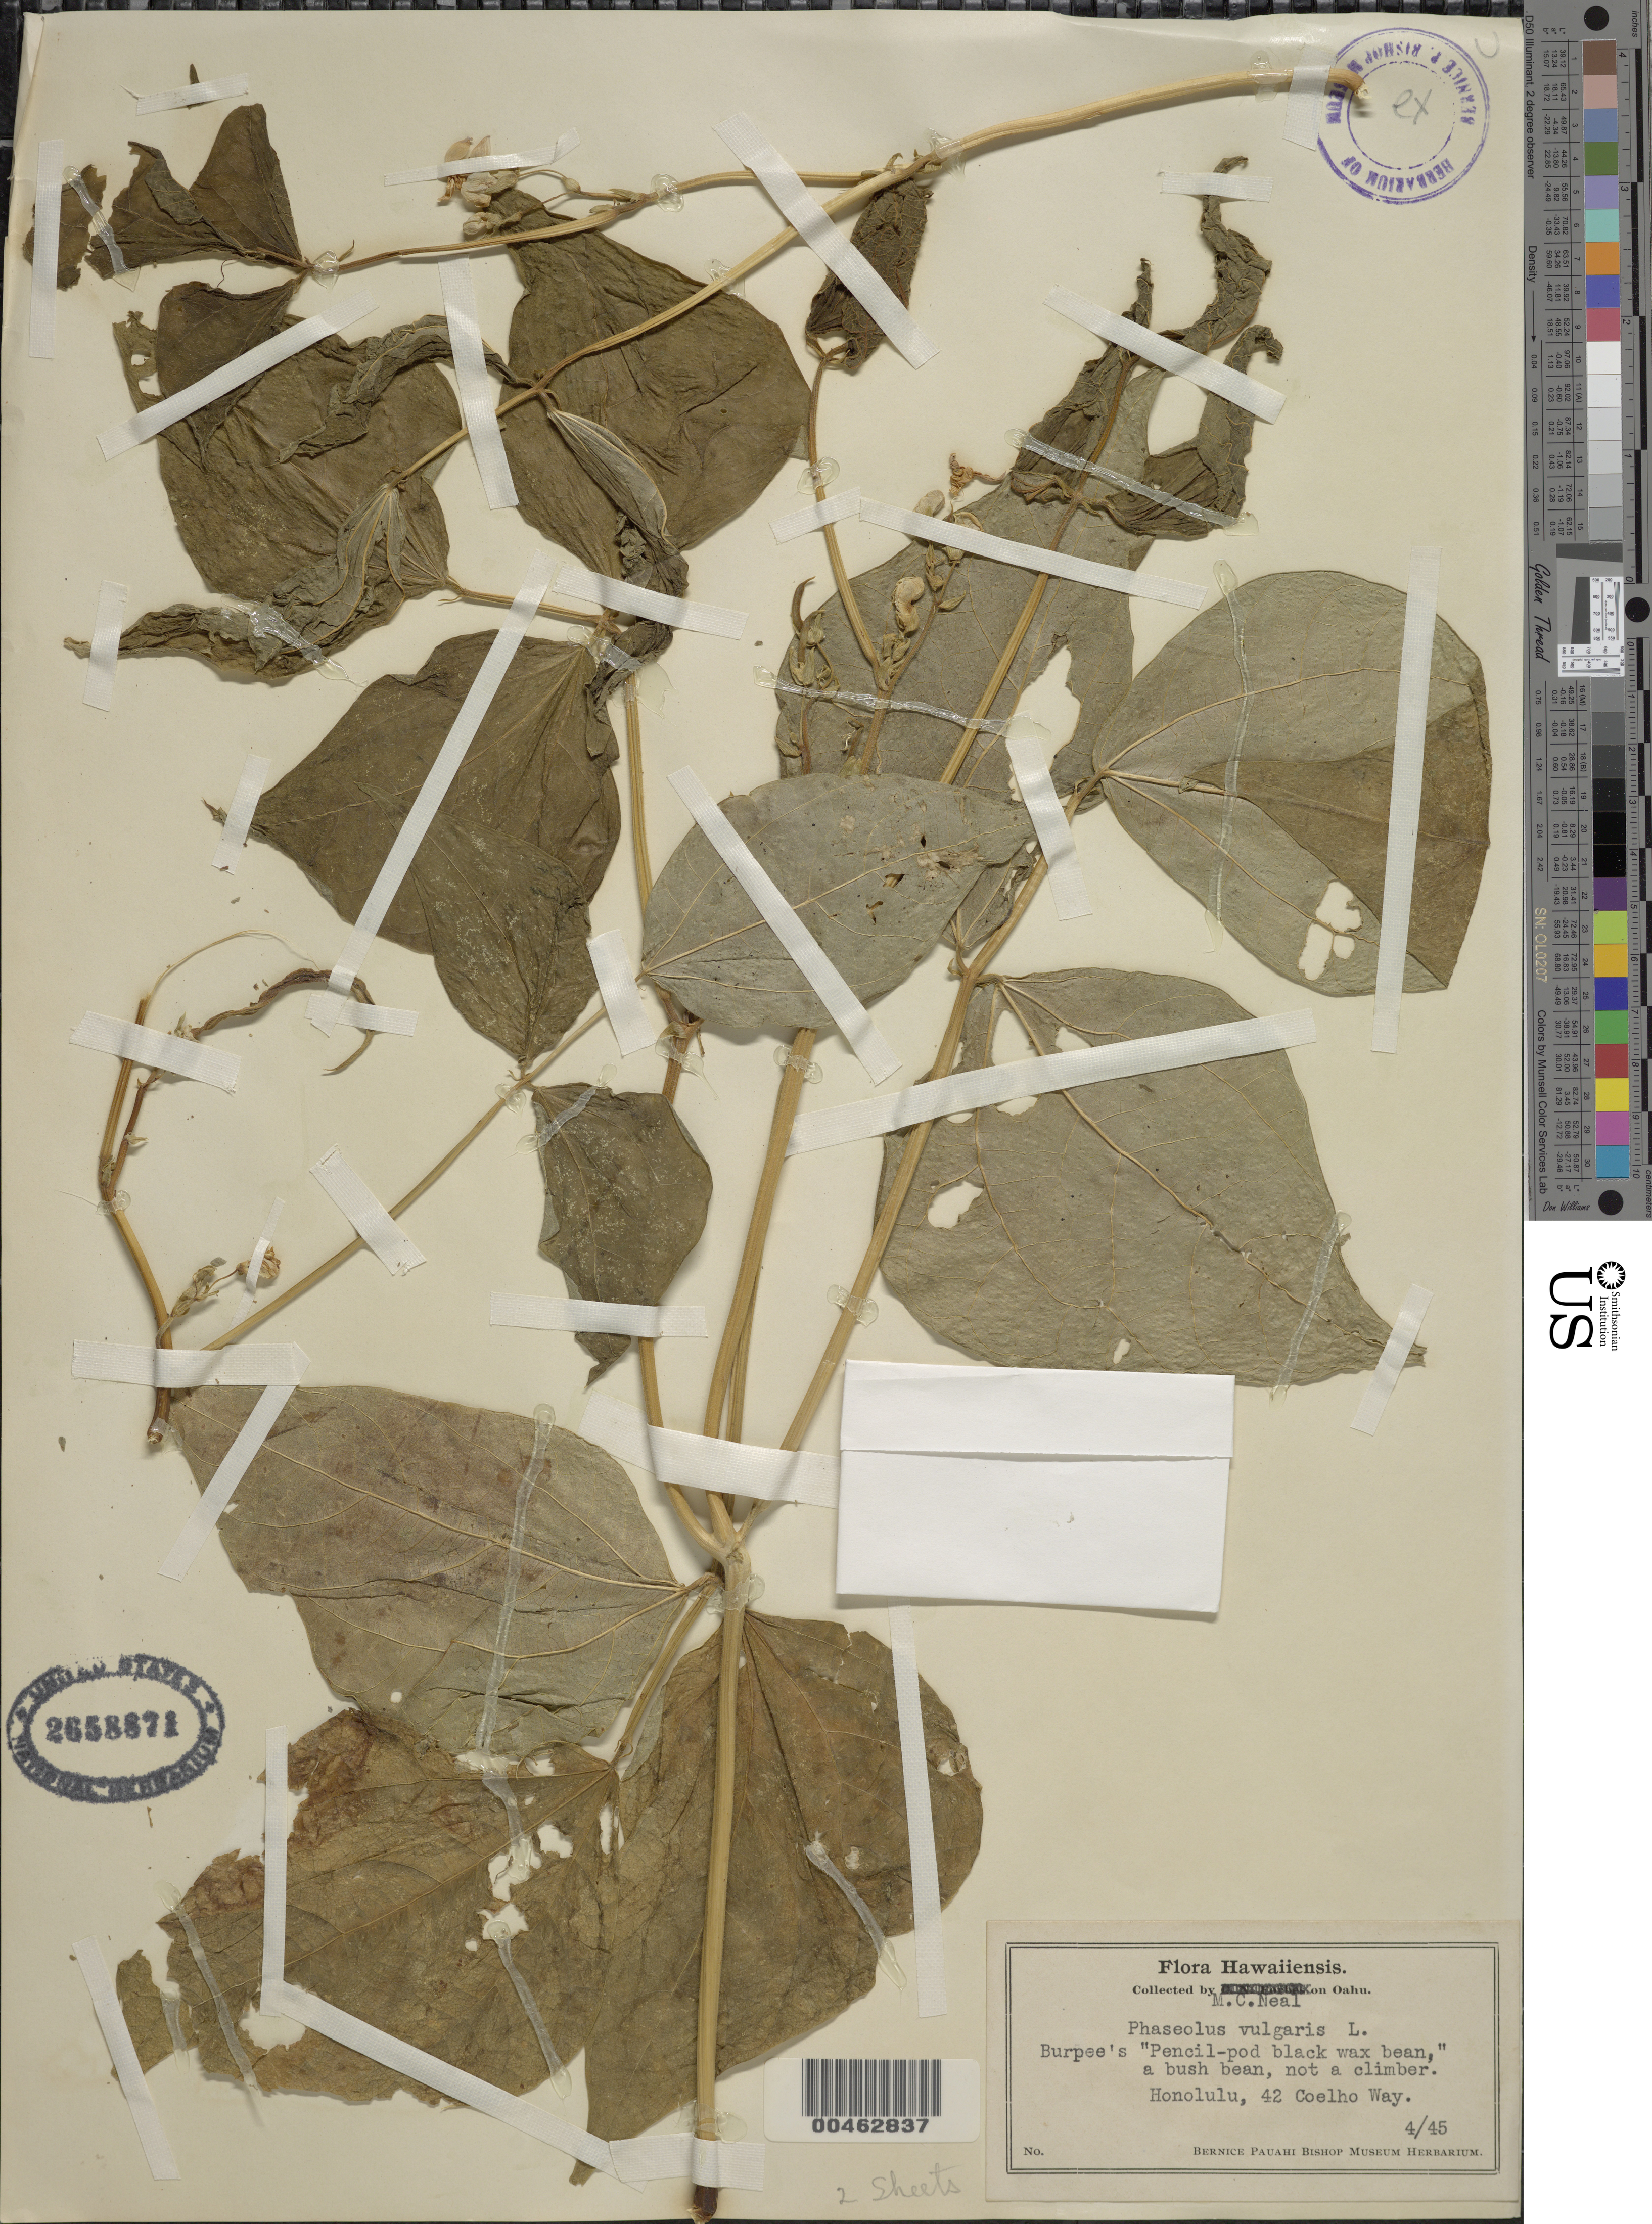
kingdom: Plantae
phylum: Tracheophyta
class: Magnoliopsida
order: Fabales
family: Fabaceae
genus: Phaseolus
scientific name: Phaseolus vulgaris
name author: L.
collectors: W. Ning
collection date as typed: Apr 1945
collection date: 1945-04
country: United States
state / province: Hawaii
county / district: Honolulu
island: Oahu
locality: Honolulu, 42 Coelho Way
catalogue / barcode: US 2658871